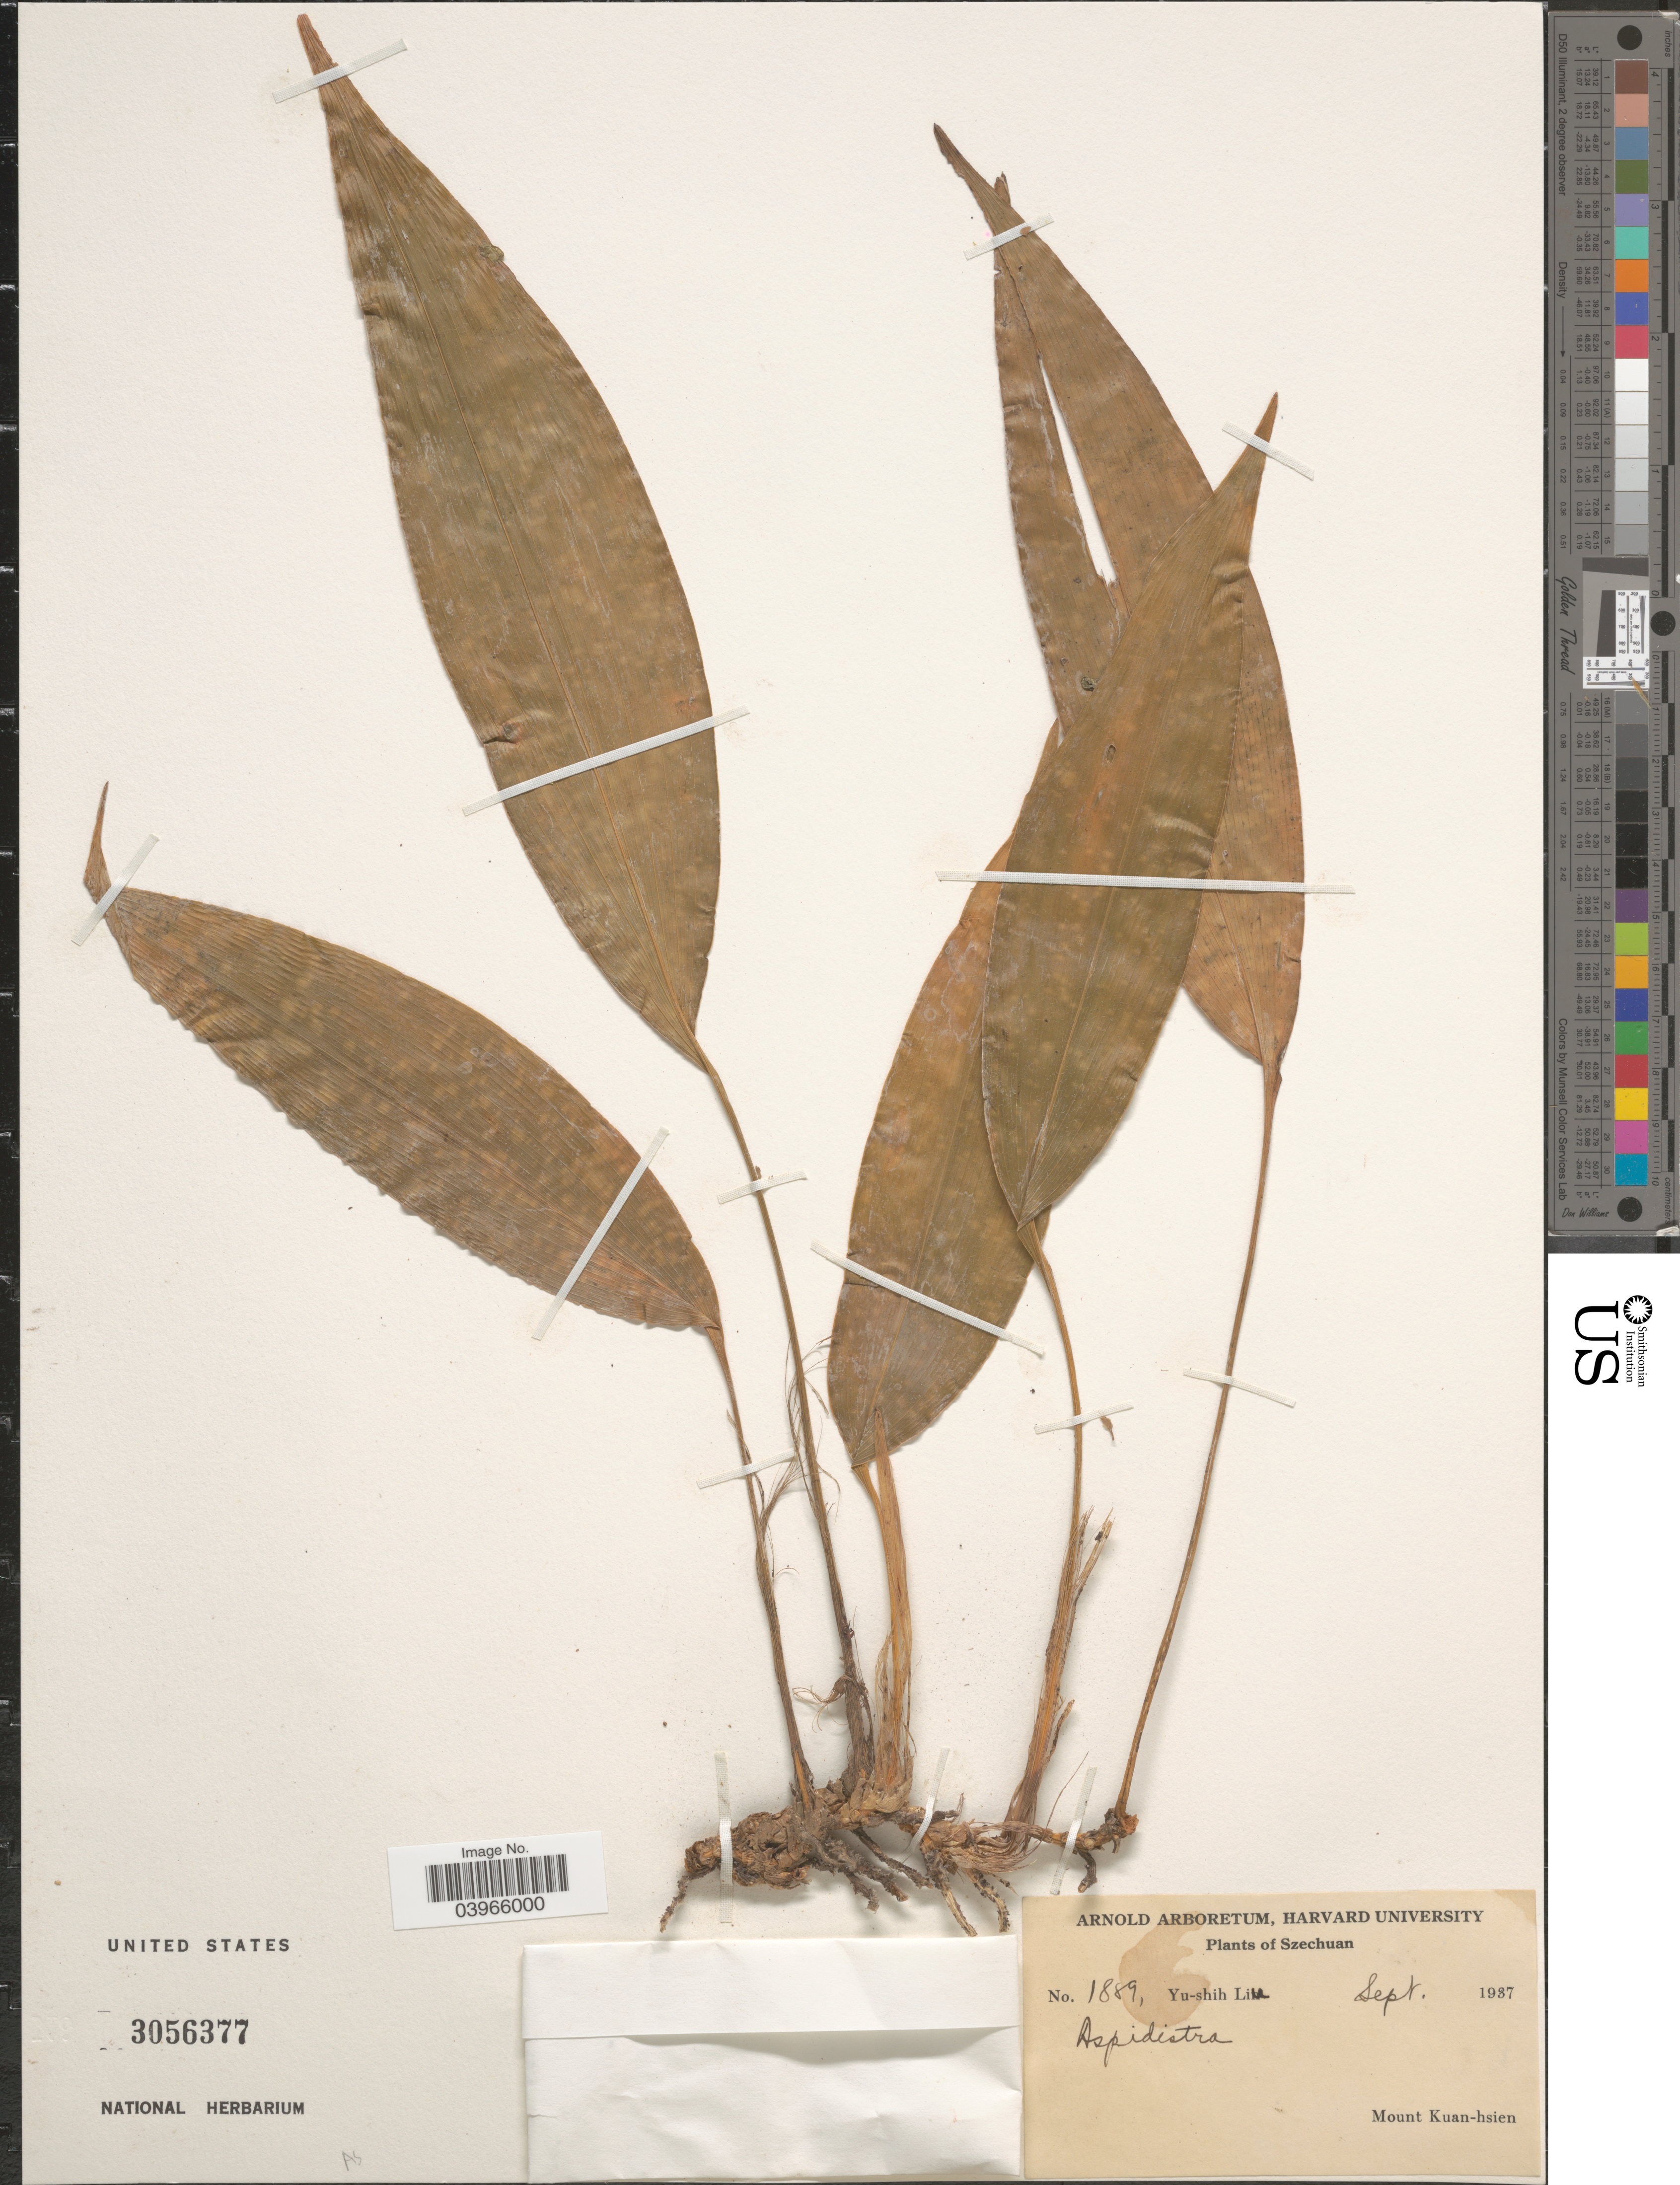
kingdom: Plantae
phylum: Tracheophyta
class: Liliopsida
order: Asparagales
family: Asparagaceae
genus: Aspidistra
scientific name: Aspidistra sp.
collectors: Y.-S. Liu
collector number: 1889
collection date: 1937-09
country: China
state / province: Sichuan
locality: Szechuan. Mount Kuan-hsien.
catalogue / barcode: US 3056377